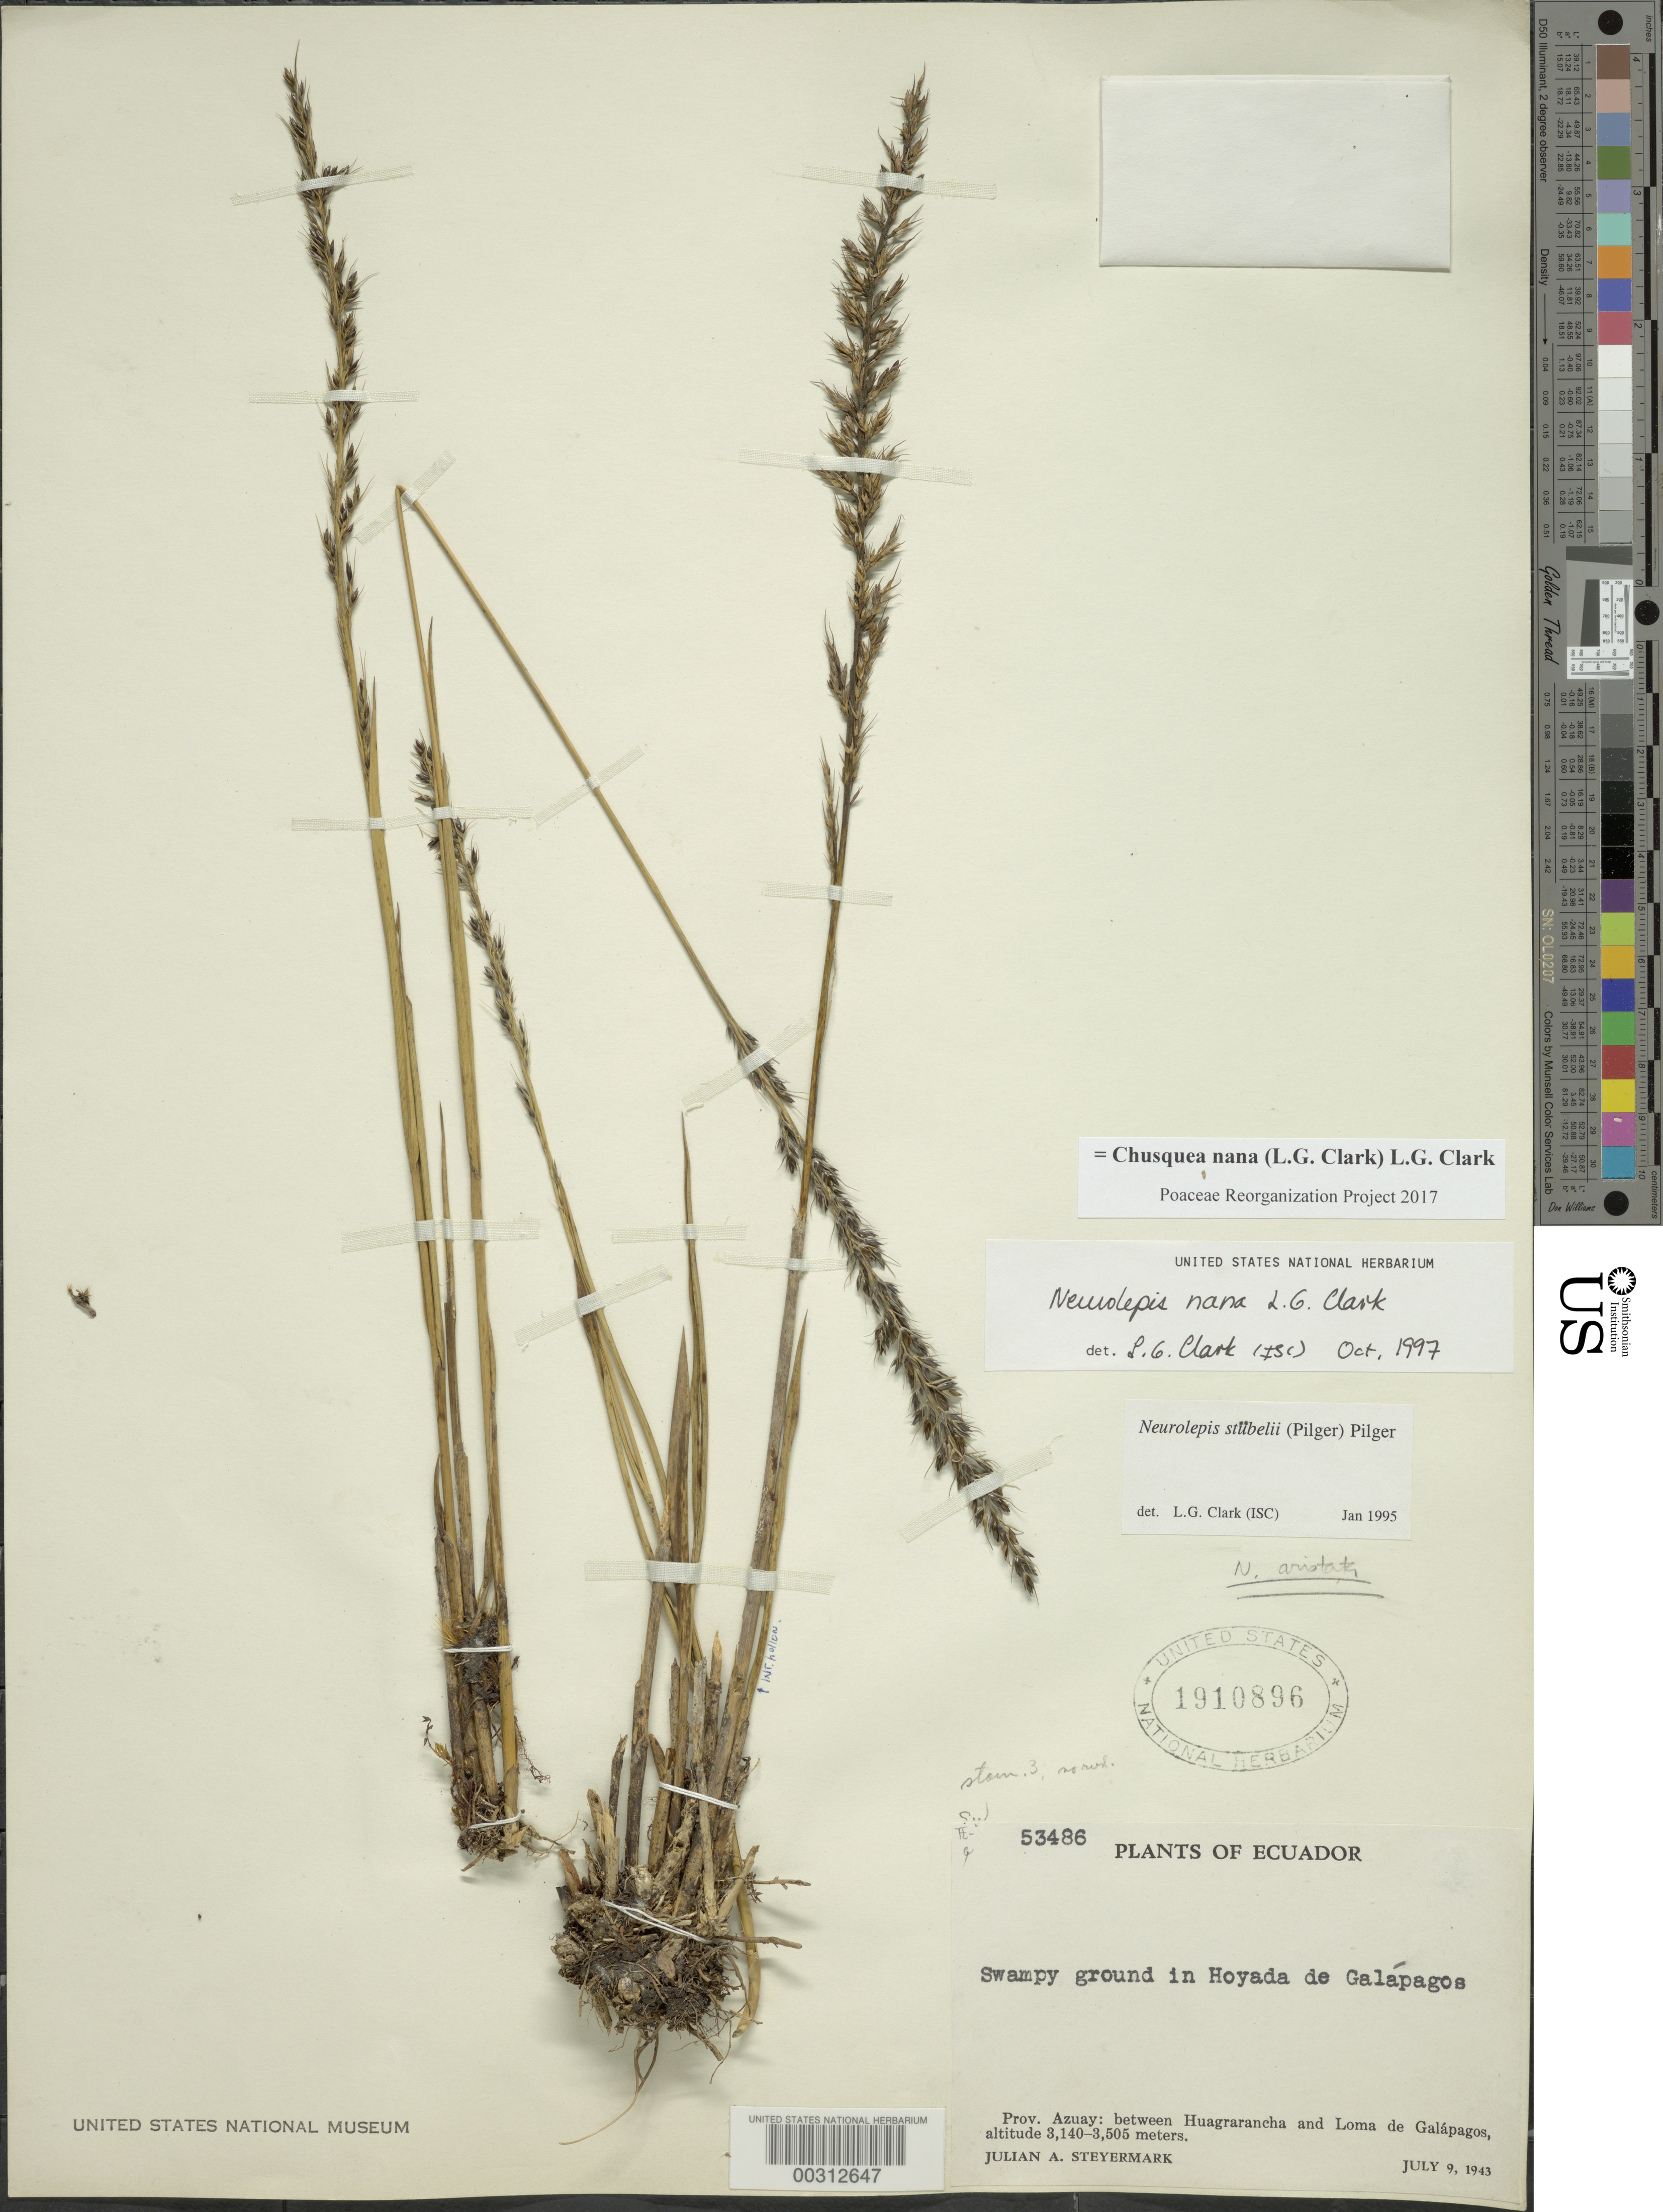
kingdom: Plantae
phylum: Tracheophyta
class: Liliopsida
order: Poales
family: Poaceae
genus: Chusquea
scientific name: Chusquea nana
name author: (L.G. Clark) L.G. Clark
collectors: J. Steyermark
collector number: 53486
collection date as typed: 09 Jul 1943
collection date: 1943-07-09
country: Ecuador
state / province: Azuay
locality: Huagrarancha, Loma de Galapagos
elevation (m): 3140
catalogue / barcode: US 1910896